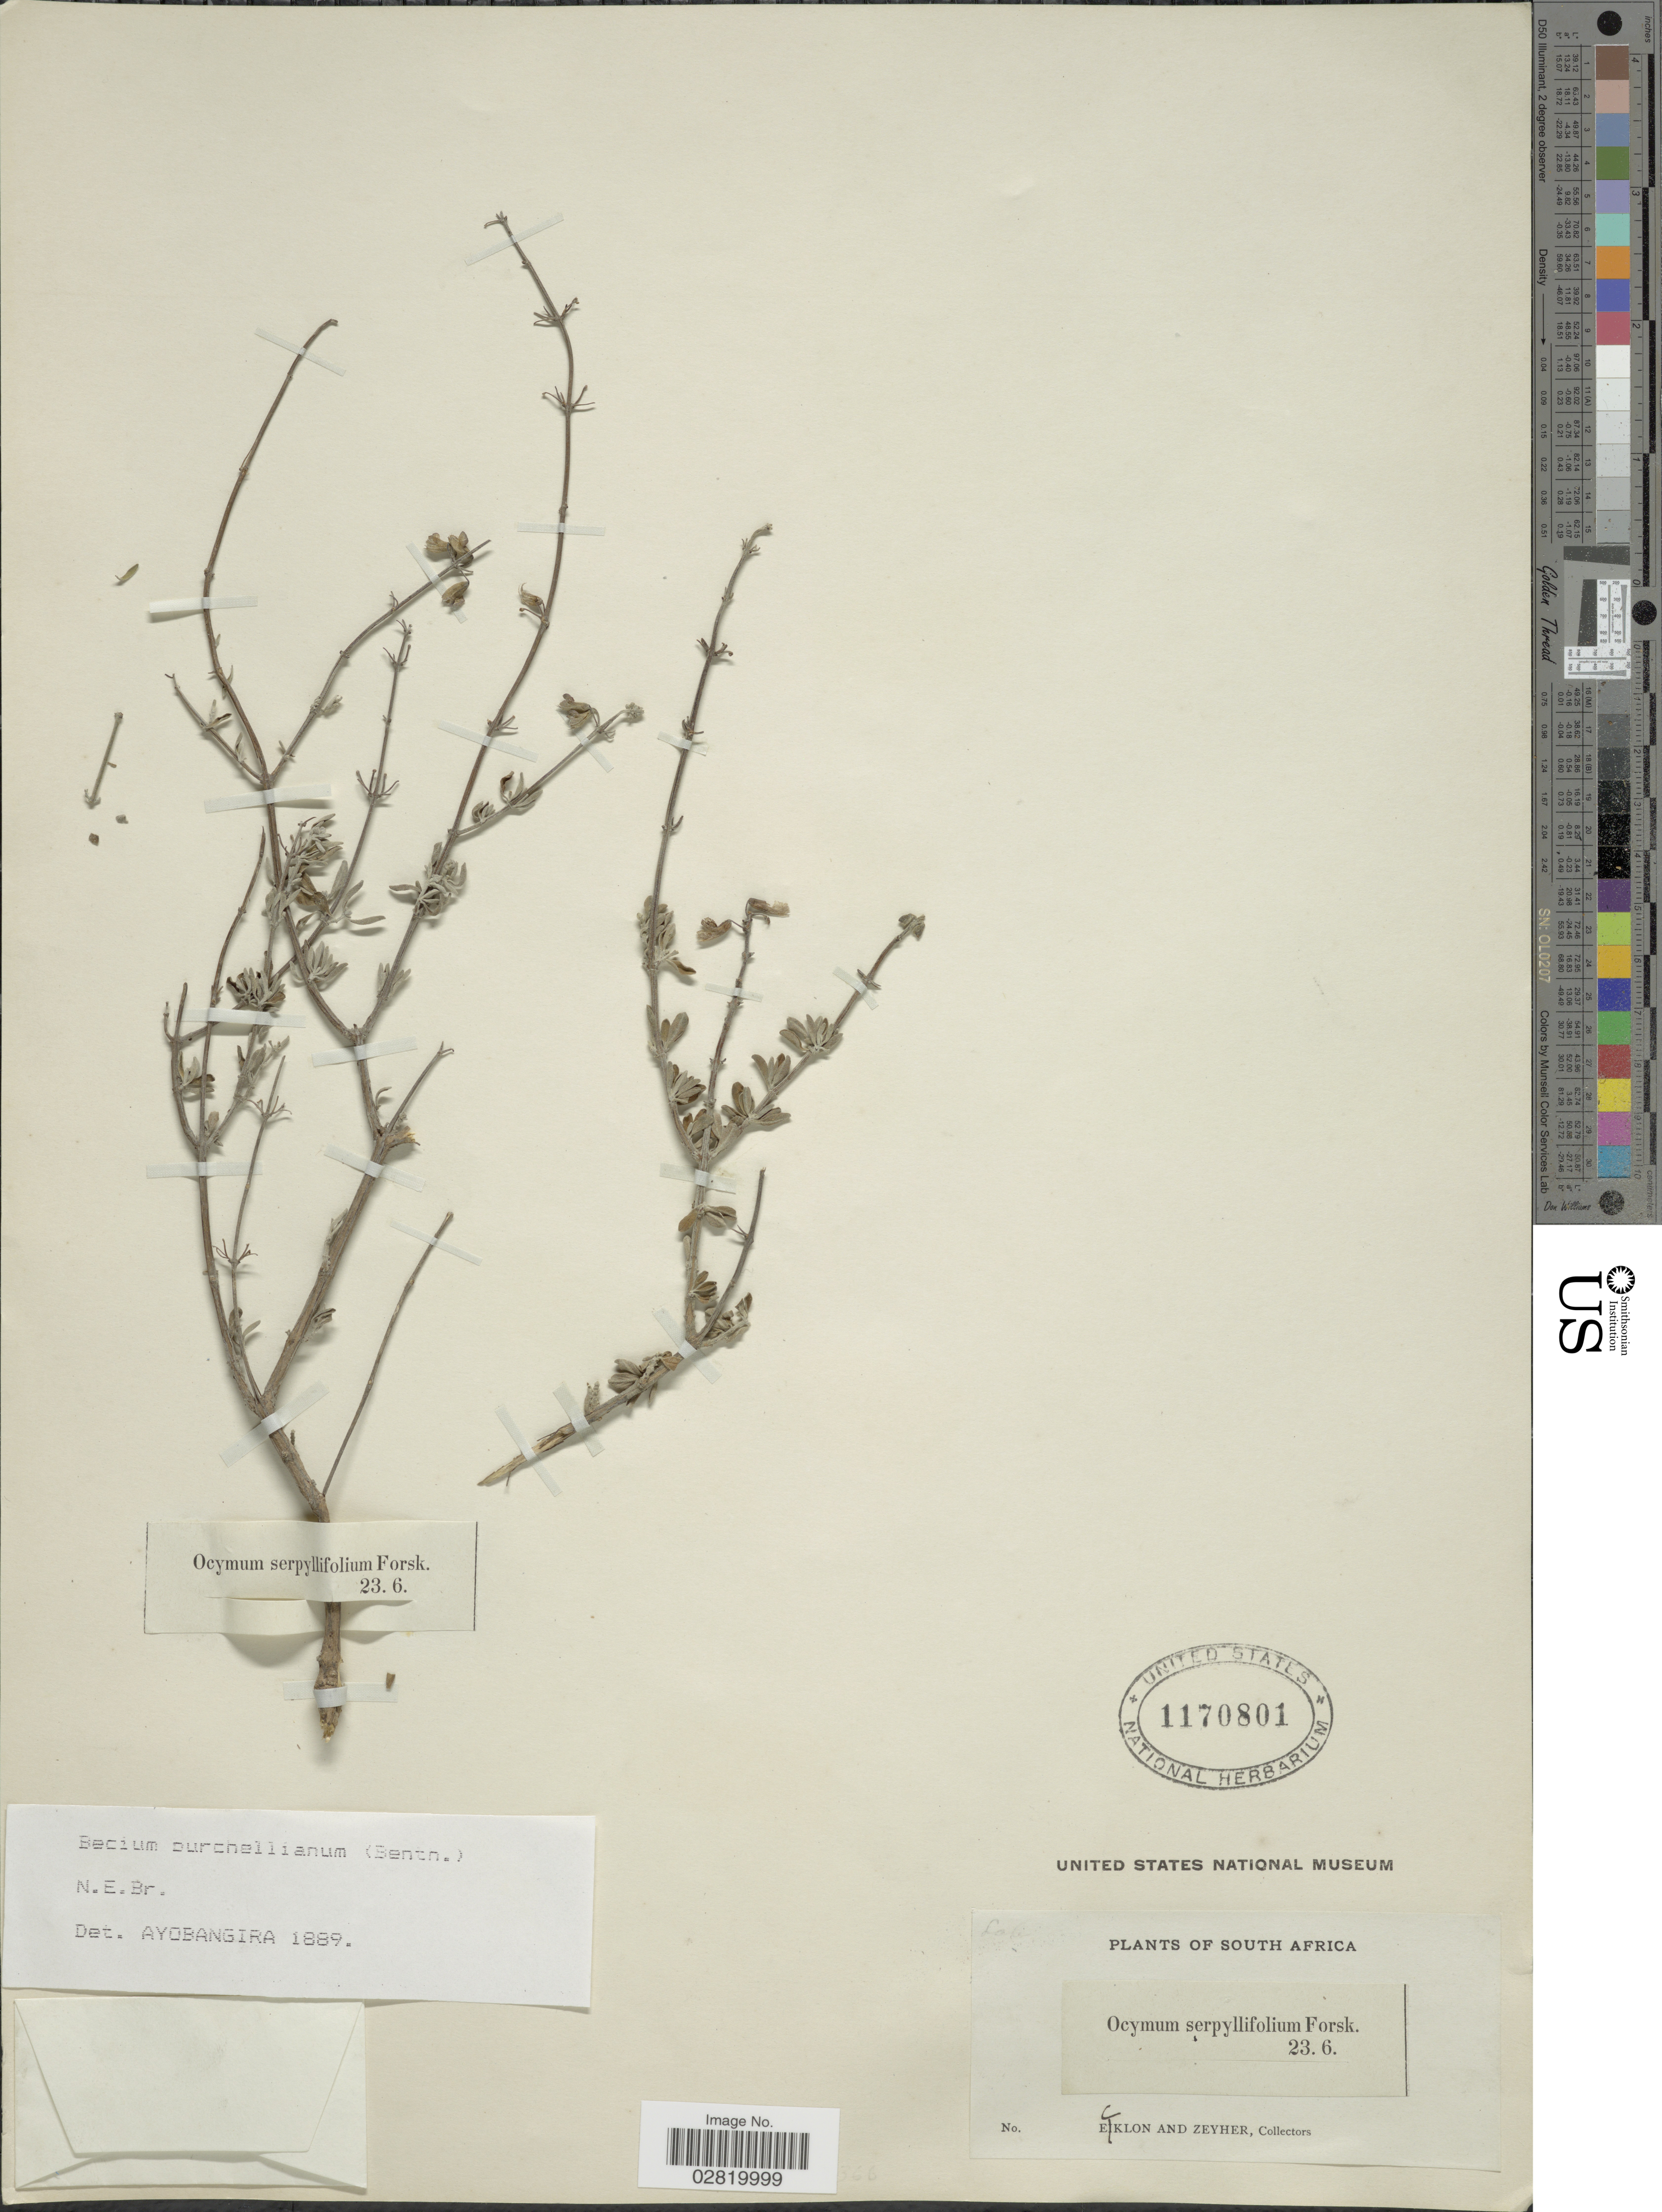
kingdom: Plantae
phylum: Tracheophyta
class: Magnoliopsida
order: Lamiales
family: Lamiaceae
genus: Ocimum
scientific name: Ocimum burchellianum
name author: Benth.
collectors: -. Ecklon & -. Zeyher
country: South Africa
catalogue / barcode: US 1170801